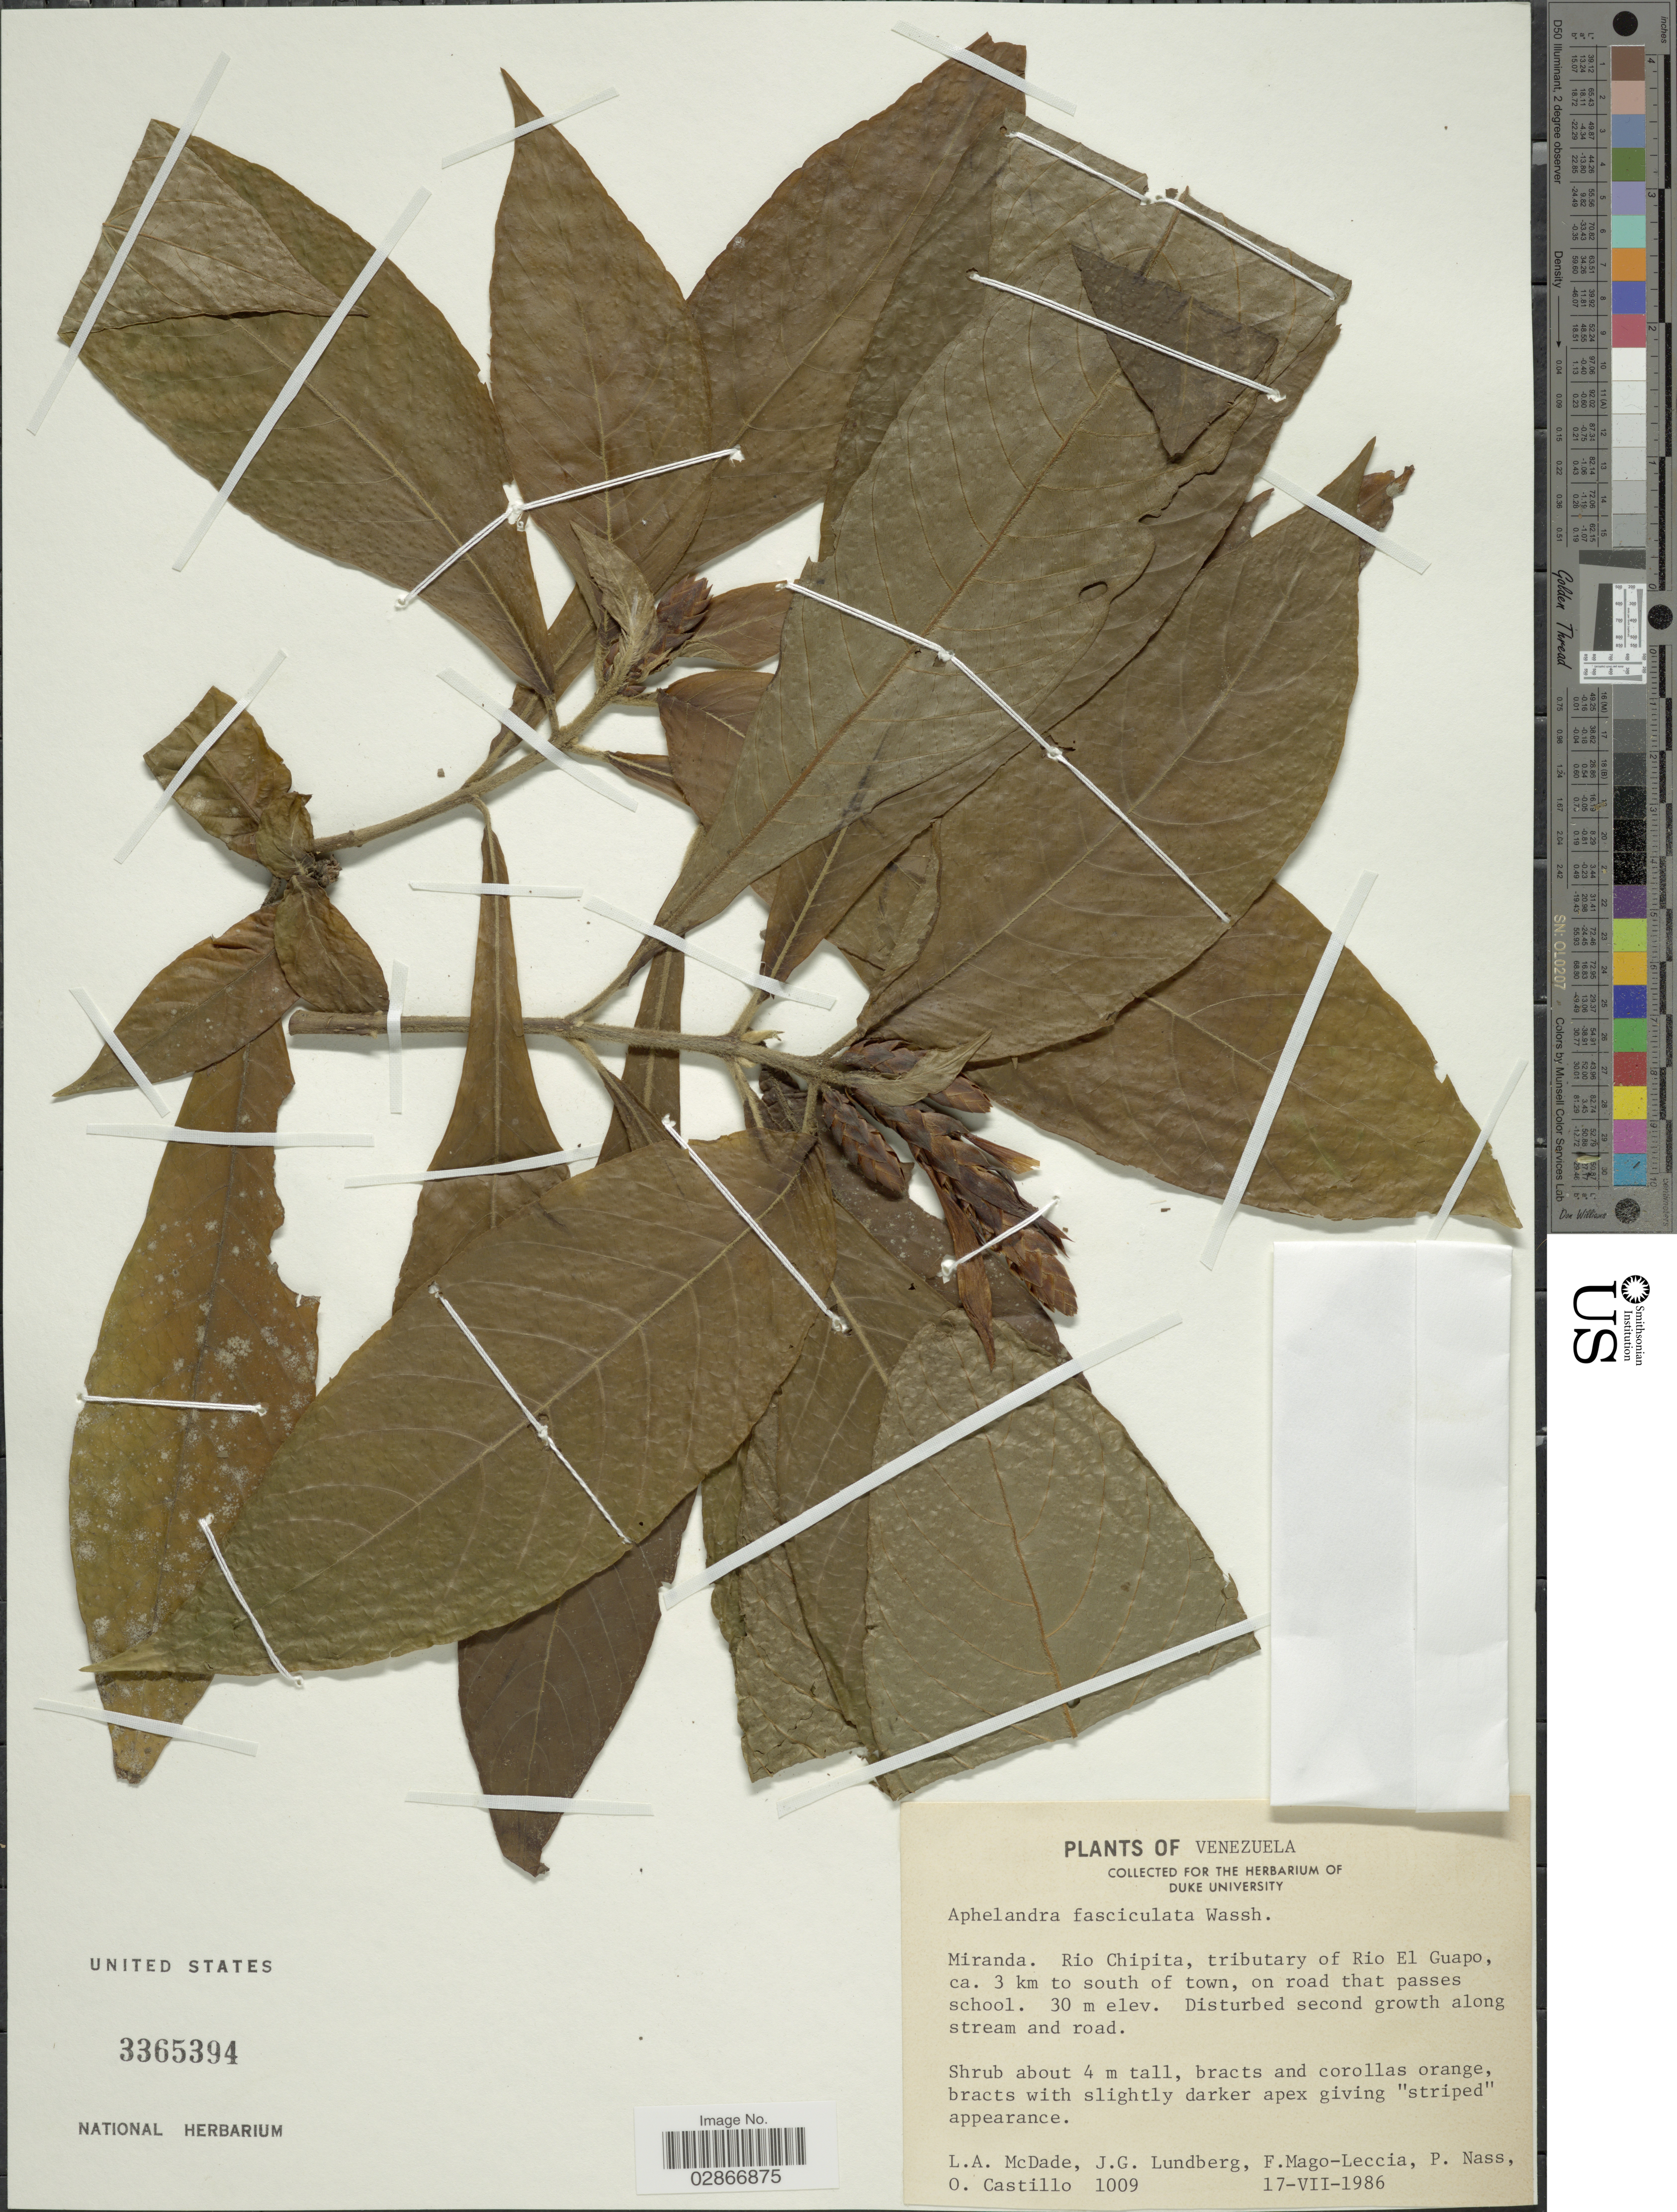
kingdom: Plantae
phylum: Tracheophyta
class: Magnoliopsida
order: Lamiales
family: Acanthaceae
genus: Aphelandra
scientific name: Aphelandra fasciculata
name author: Wassh.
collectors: L. McDade, J. Lundberg, F. Mago-Leccia, P. Nass & O. Castillo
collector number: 1009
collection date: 1986-07-17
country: Venezuela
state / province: Miranda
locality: Rio Chipita, tributary of Rio El Guapo, ca. 3 km to south of town.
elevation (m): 30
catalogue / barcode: US 3365394